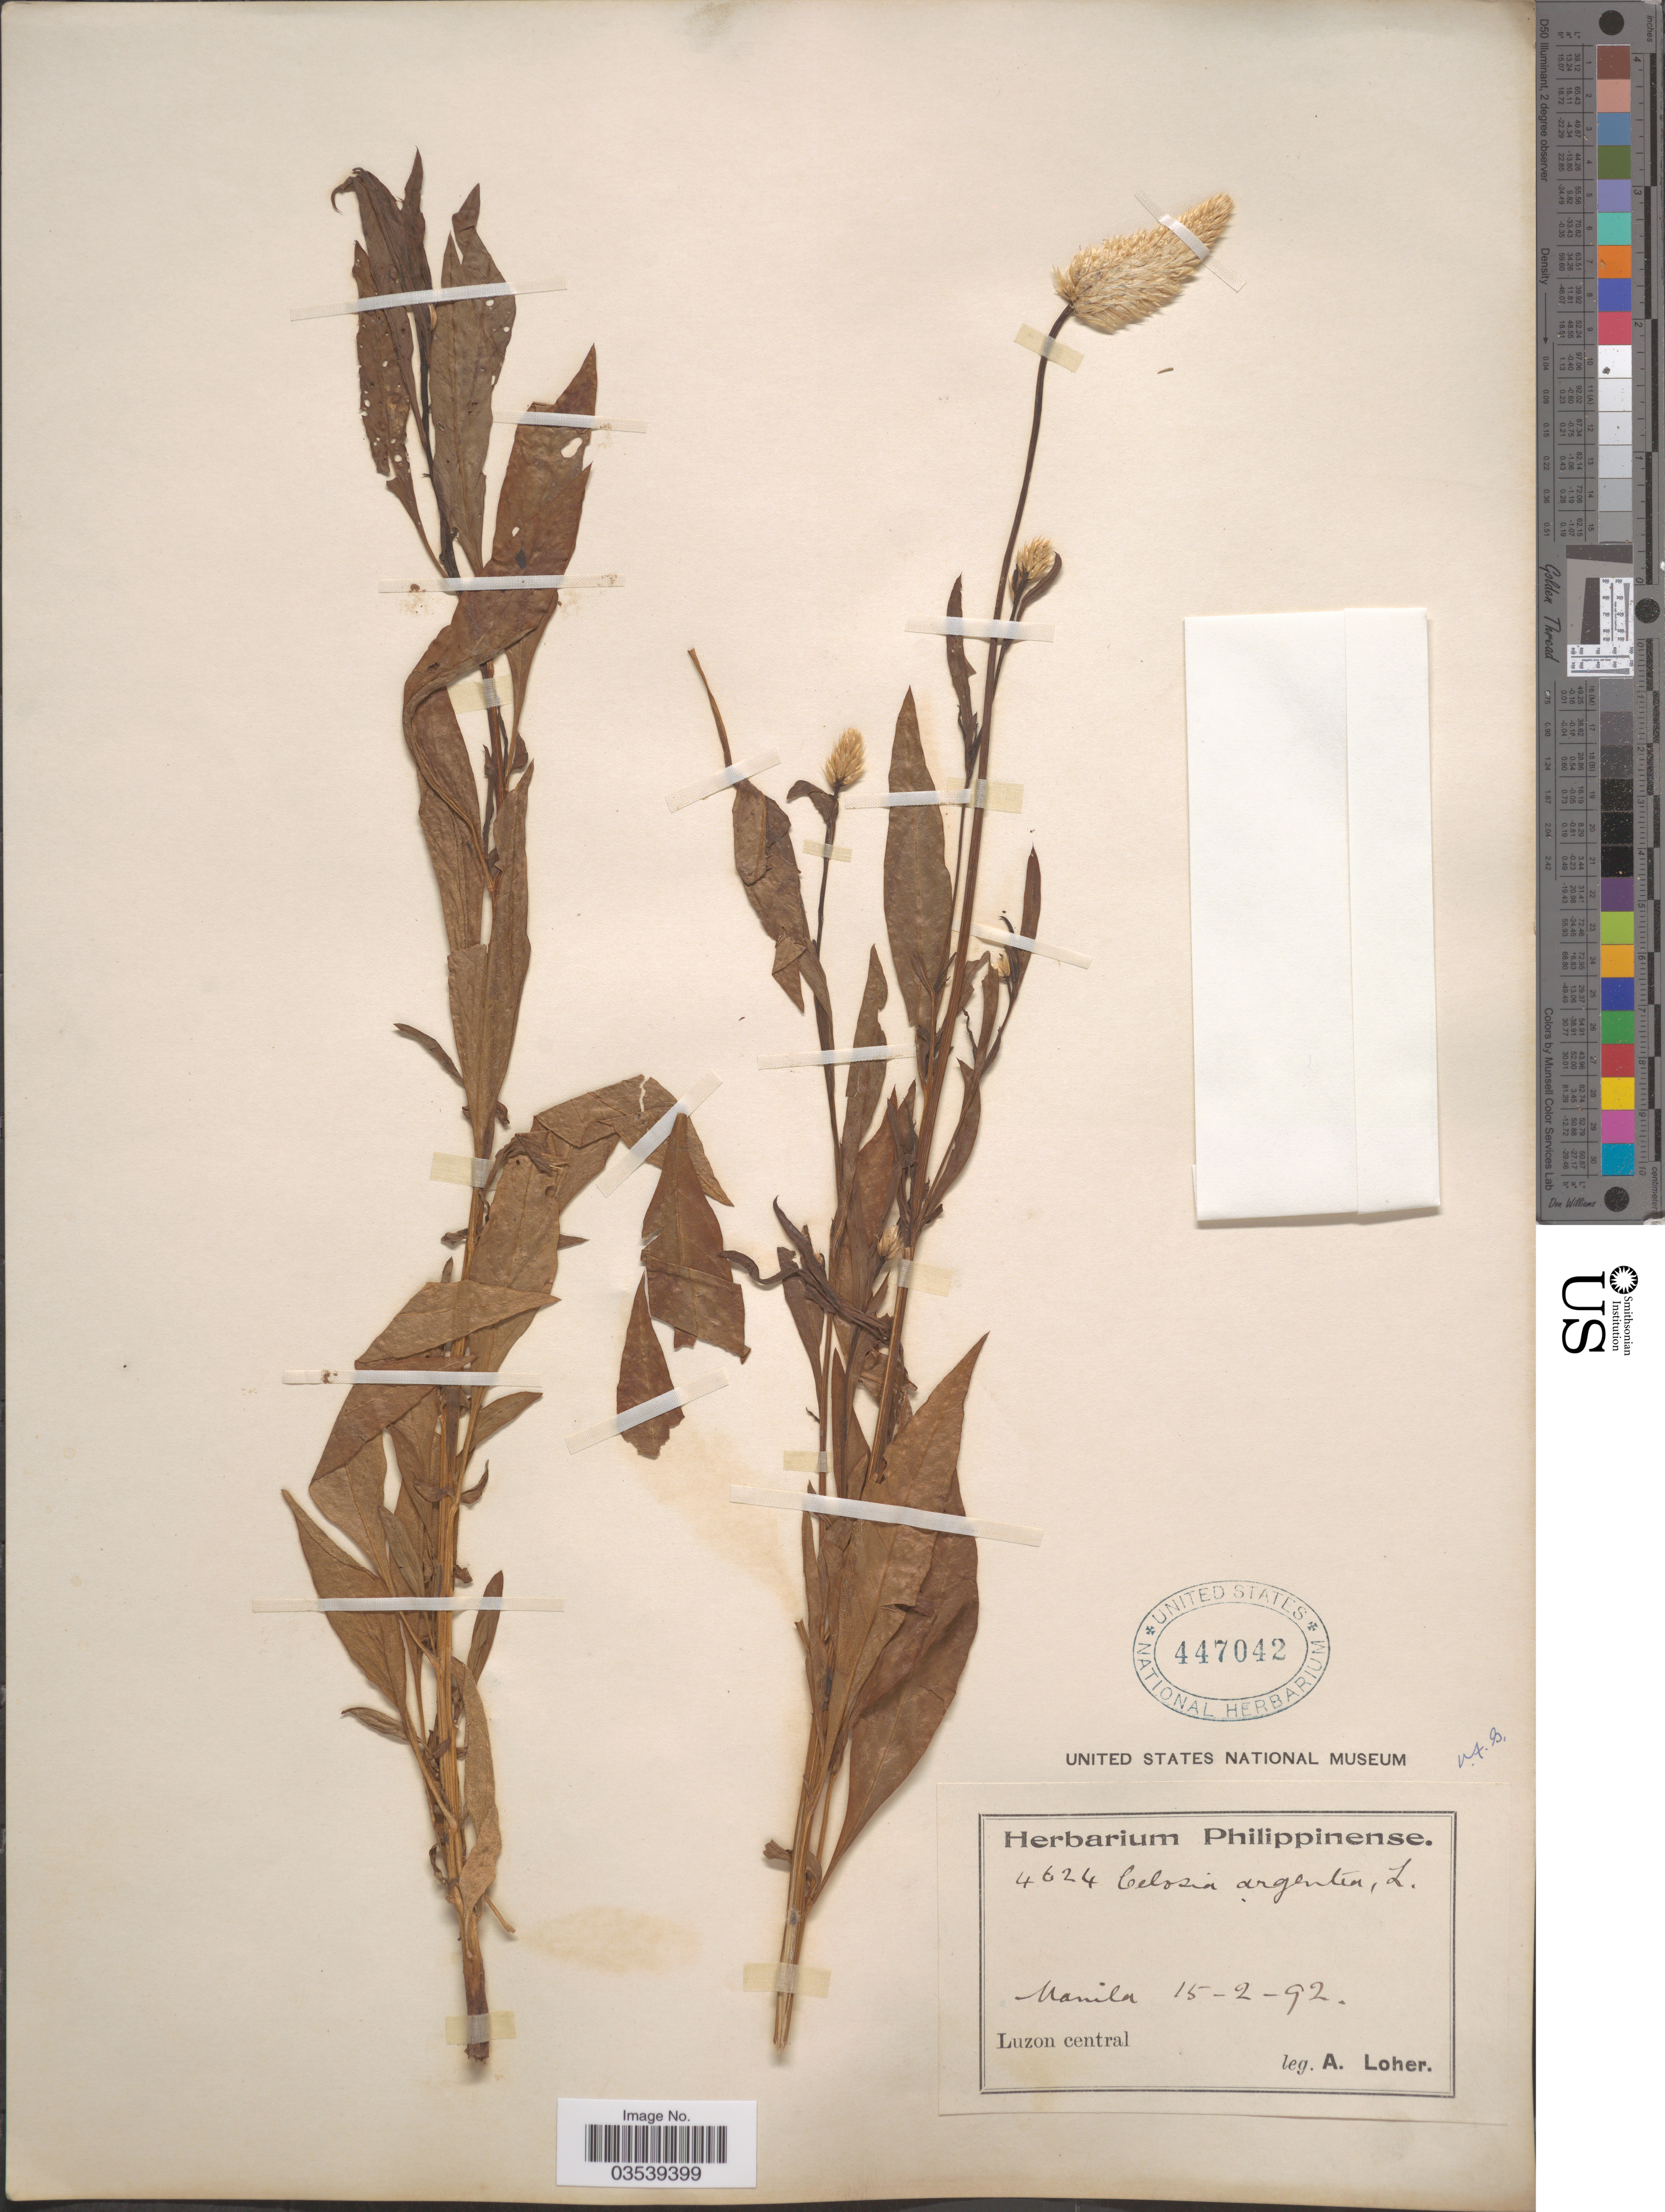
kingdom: Plantae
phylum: Tracheophyta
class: Magnoliopsida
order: Caryophyllales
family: Amaranthaceae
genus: Celosia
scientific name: Celosia argentea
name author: L.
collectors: A. Loher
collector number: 4624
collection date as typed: Transcribed d/m/y: 15/2/92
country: Philippines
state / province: Central Luzon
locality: Manila, Luzon central.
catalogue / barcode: US 447042